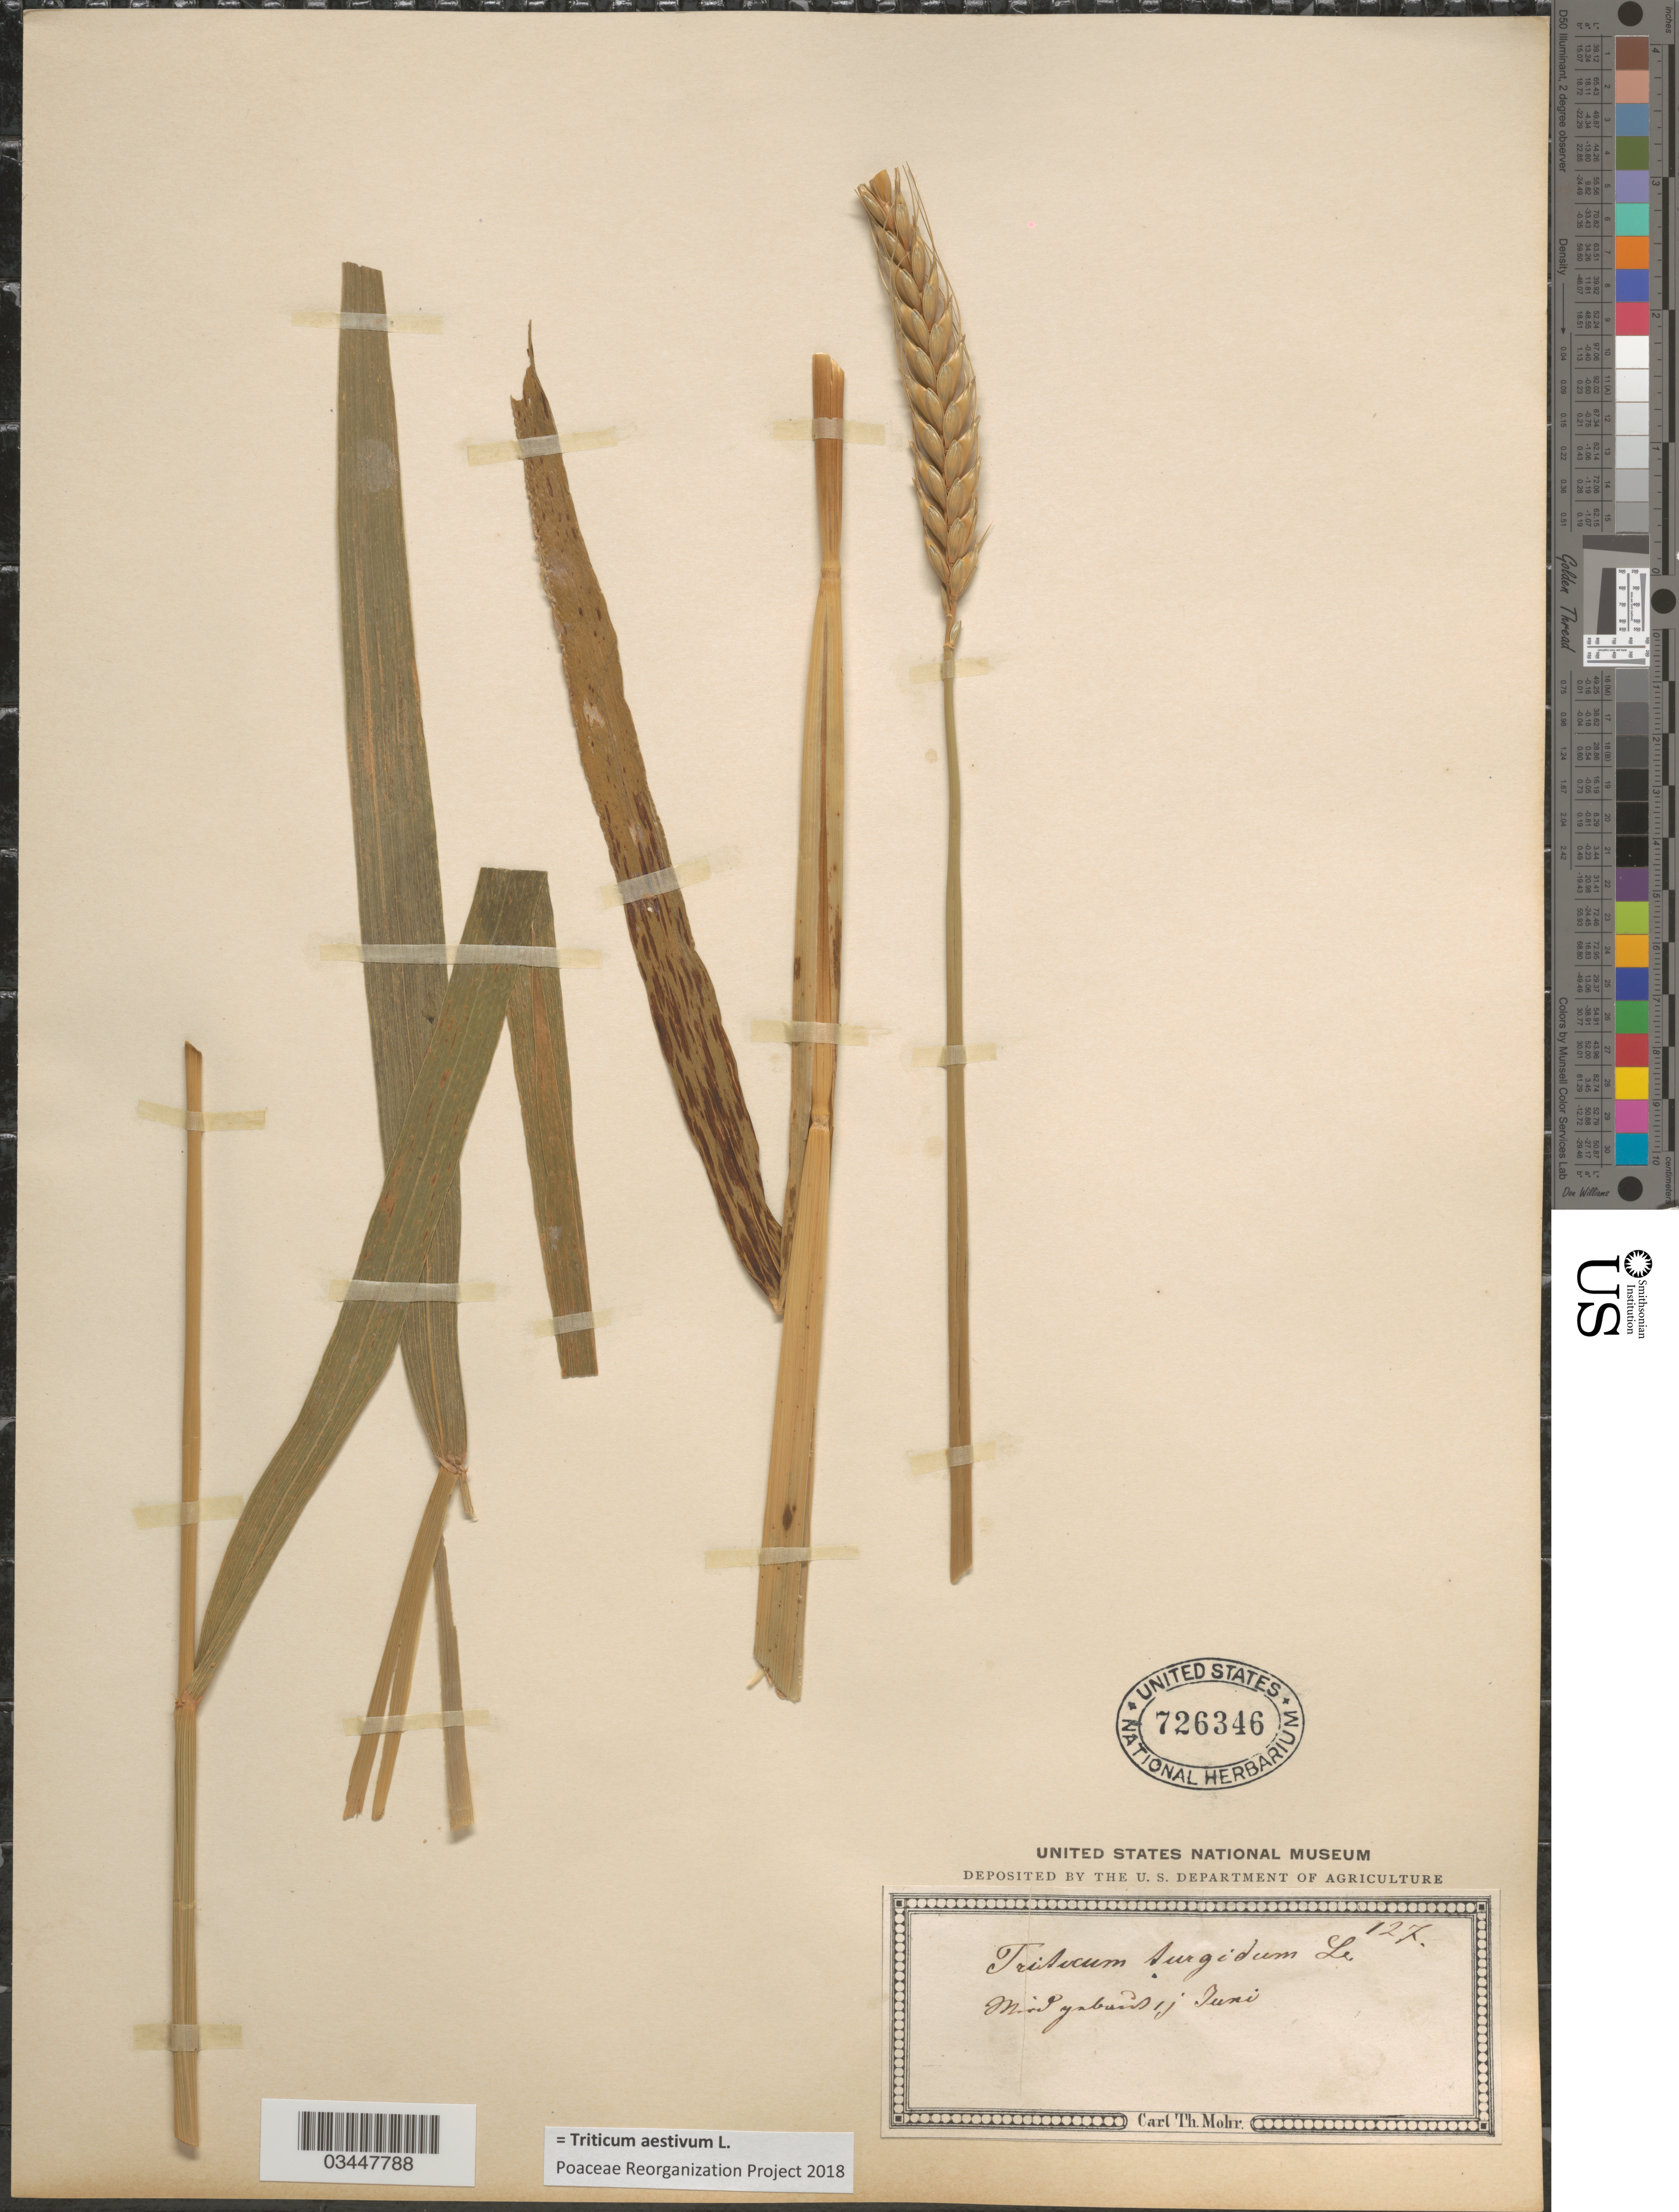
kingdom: Plantae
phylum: Tracheophyta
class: Liliopsida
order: Poales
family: Poaceae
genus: Triticum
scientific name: Triticum aestivum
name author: L.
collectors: Mohr, C. T. (herbarium)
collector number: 127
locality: M [illegible text] Jabûns. [interpreted]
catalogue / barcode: US 726346